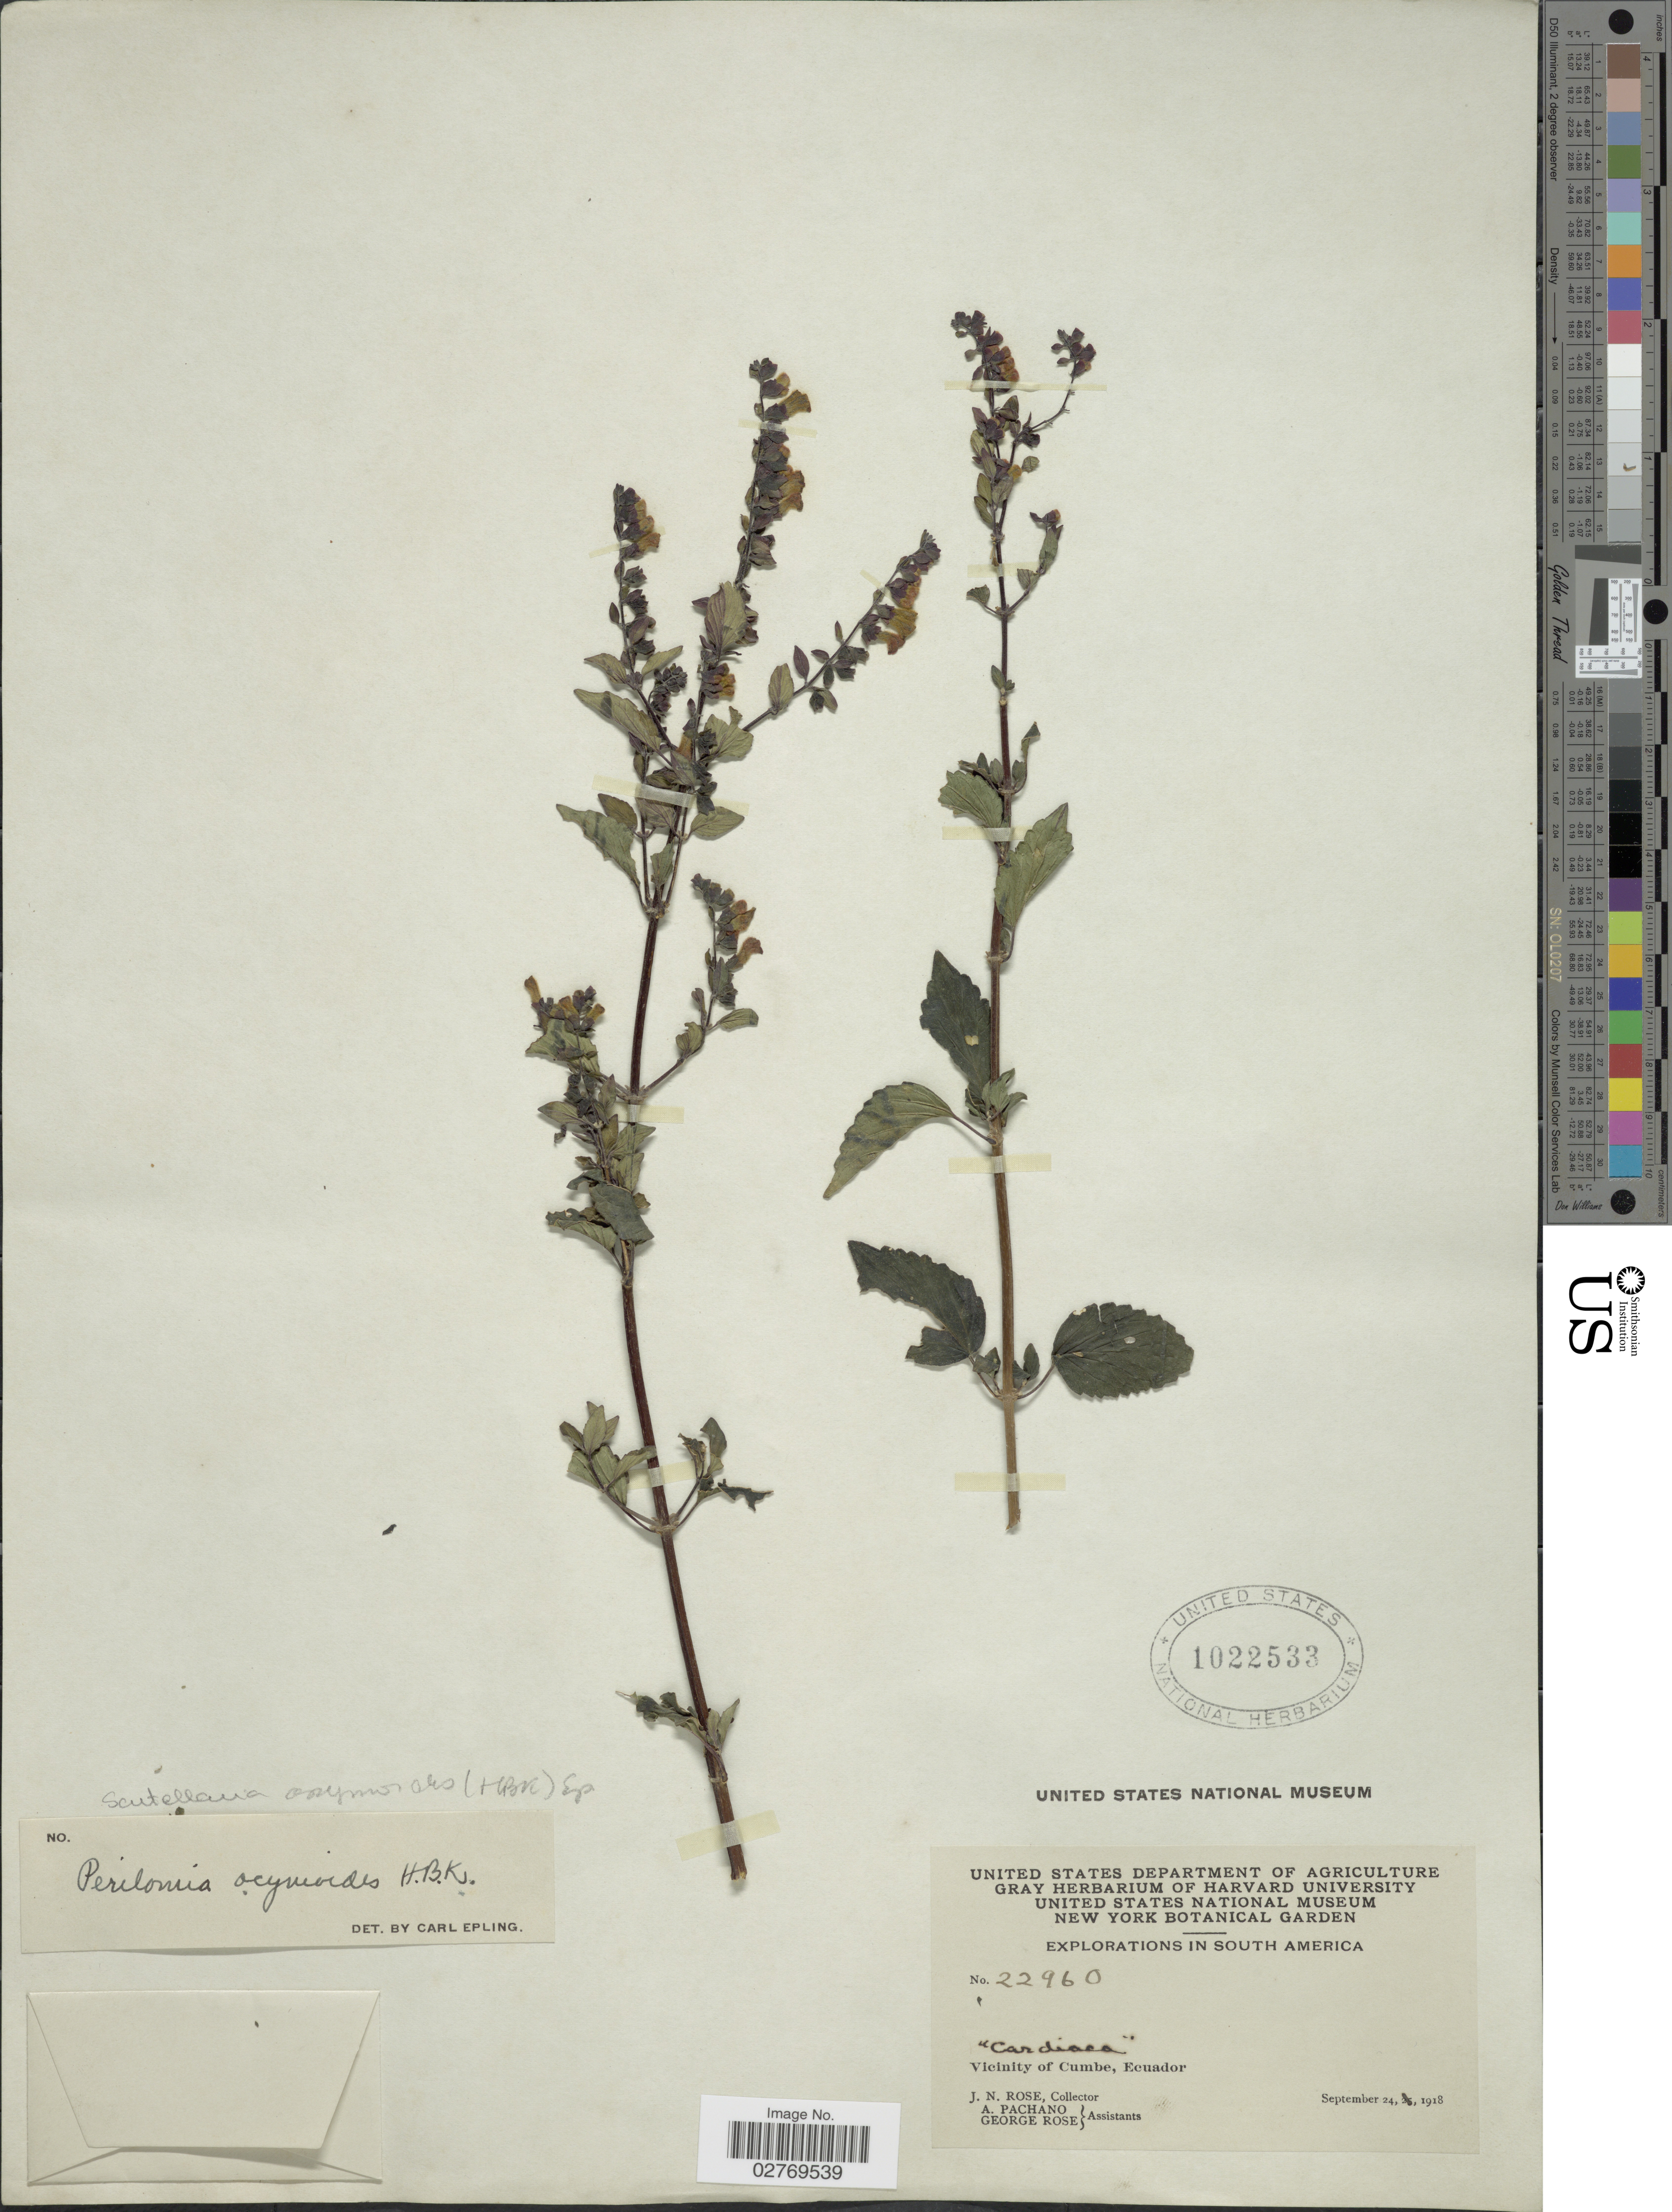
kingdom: Plantae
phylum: Tracheophyta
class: Magnoliopsida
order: Lamiales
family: Lamiaceae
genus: Scutellaria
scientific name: Scutellaria ocymoides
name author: (Kunth) Epling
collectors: J. N. Rose, A. Pachano & G. Rose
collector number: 22960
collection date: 1918-09-24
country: Ecuador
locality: Vicinity of Cumbe.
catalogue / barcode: US 1022533